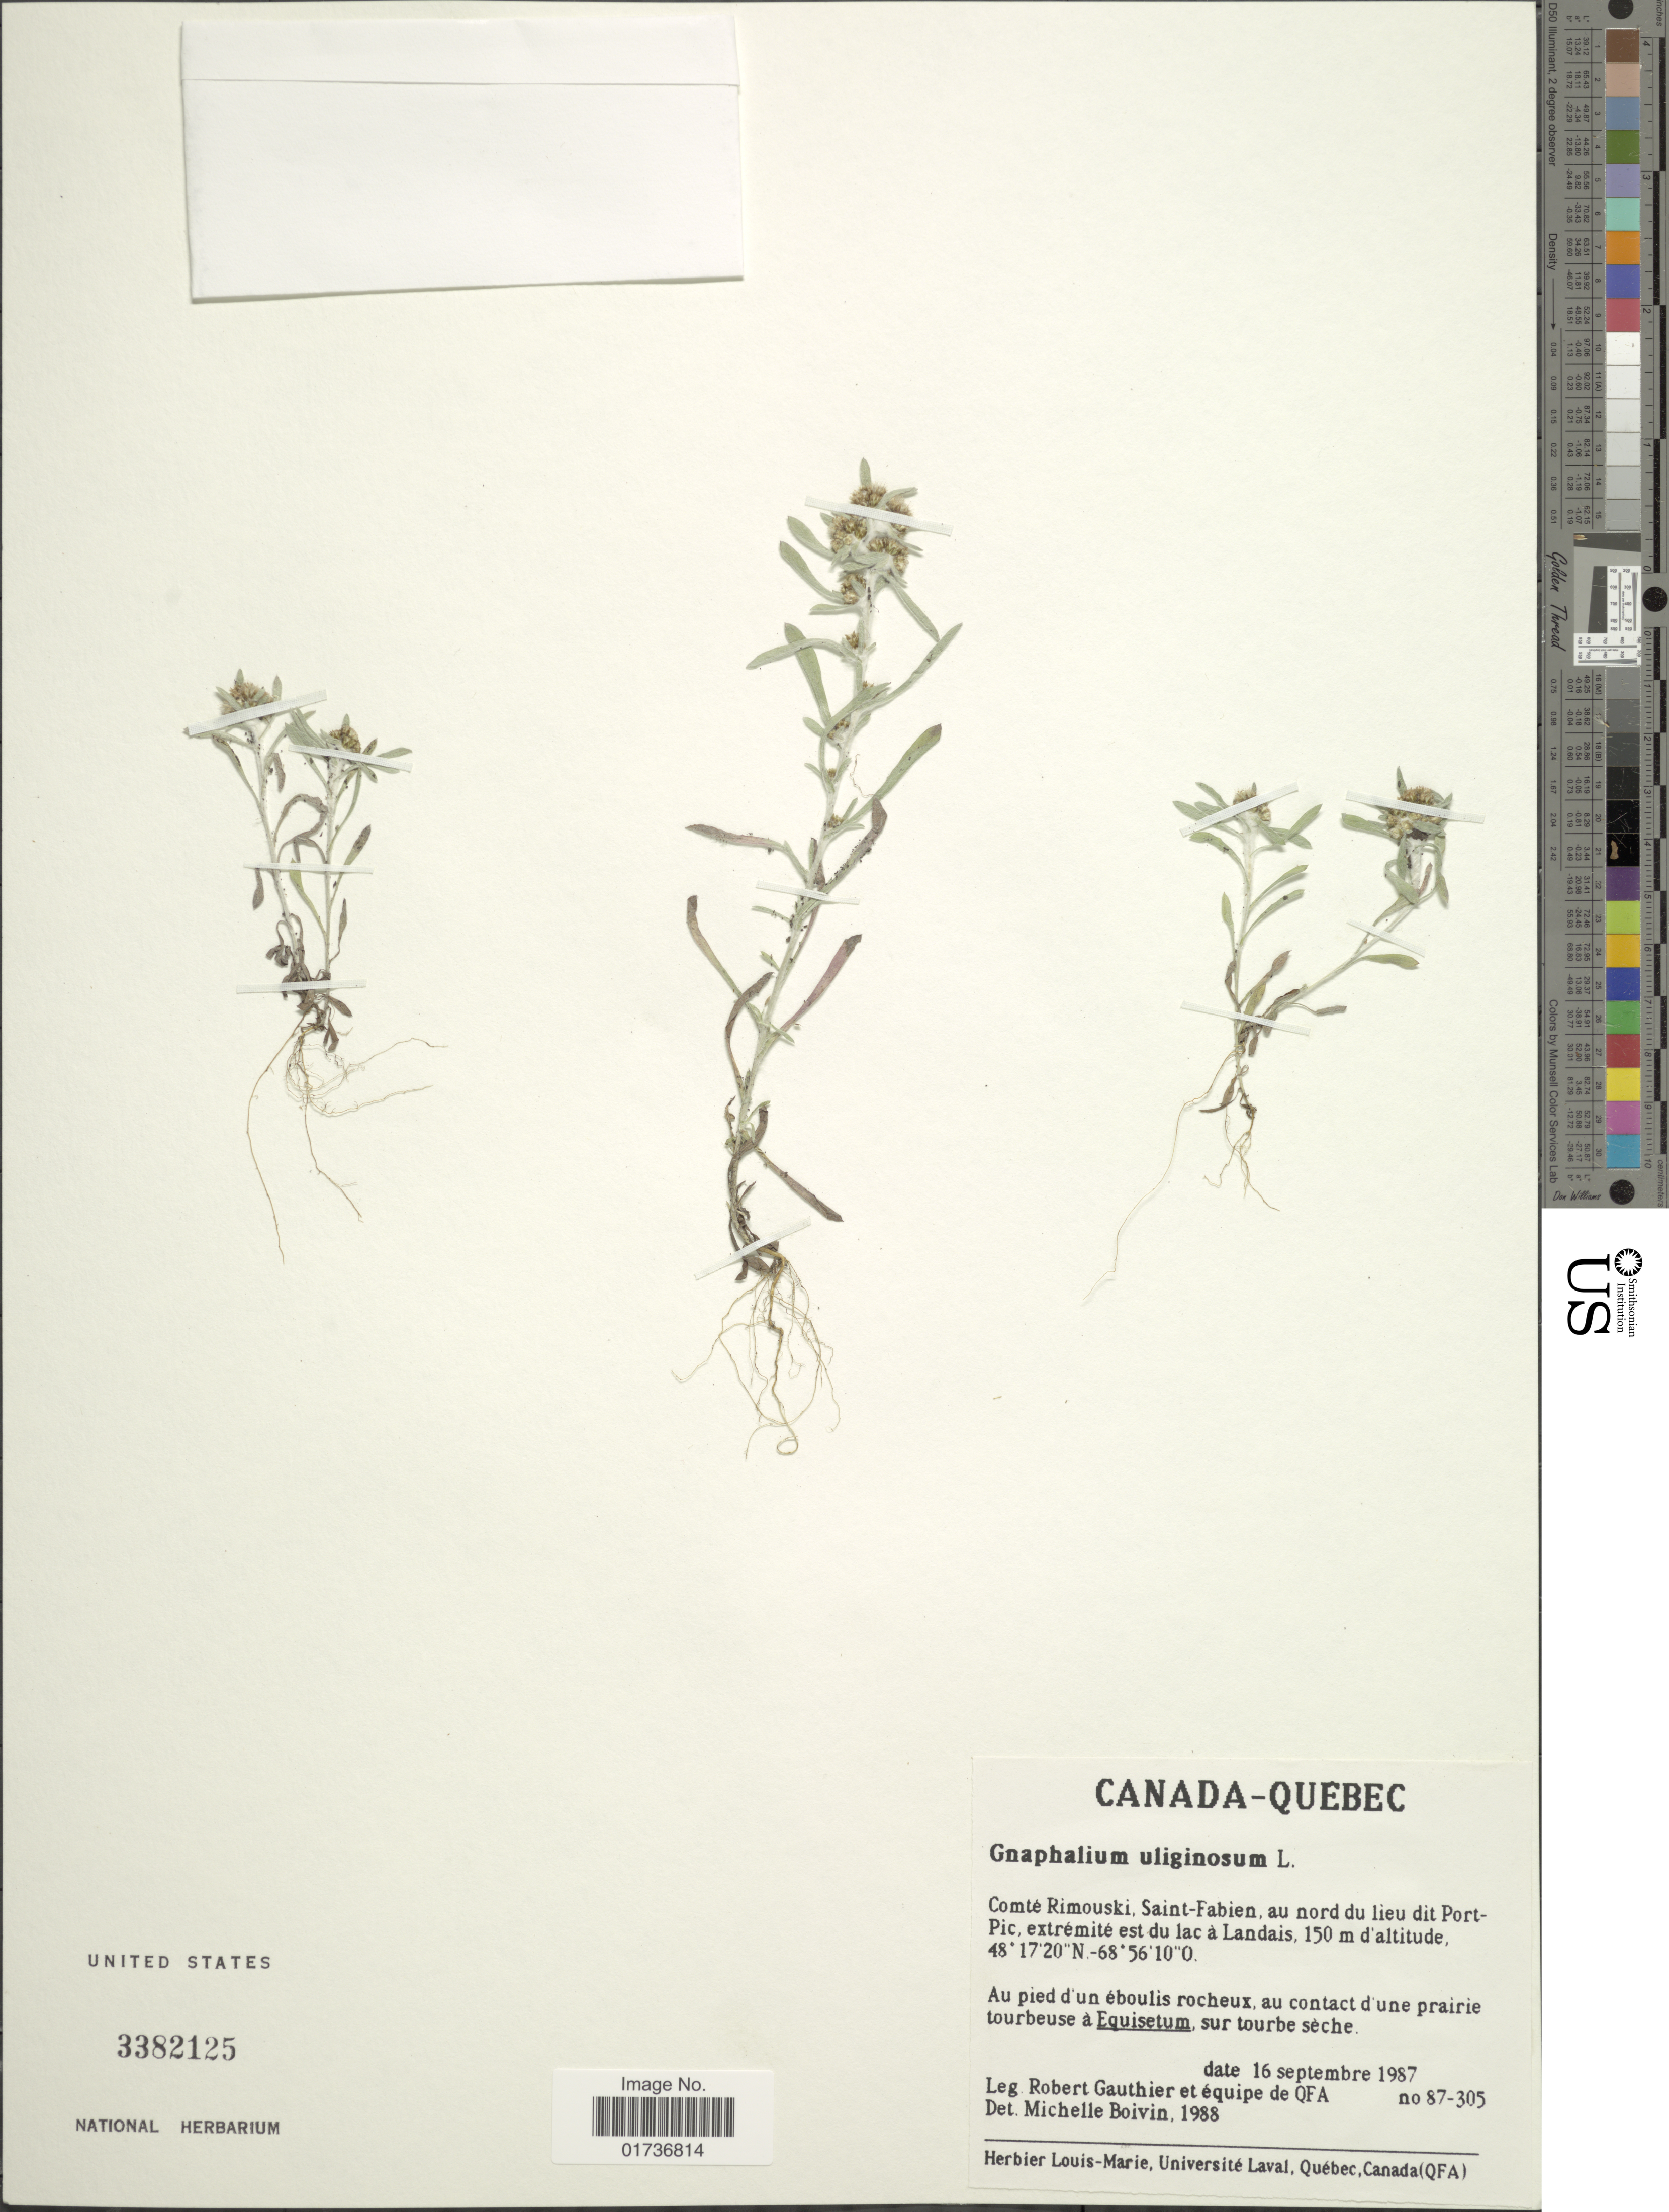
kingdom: Plantae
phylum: Tracheophyta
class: Magnoliopsida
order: Asterales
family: Asteraceae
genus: Gnaphalium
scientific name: Gnaphalium uliginosum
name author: L.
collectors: R. Gauthier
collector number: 87-305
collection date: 1987-09-16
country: Canada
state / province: Quebec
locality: Comté Rimouski, Saint-Fabien, au nord du lieu dit Por Pic, extrémité est du lac à Landais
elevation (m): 150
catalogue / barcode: US 3382125